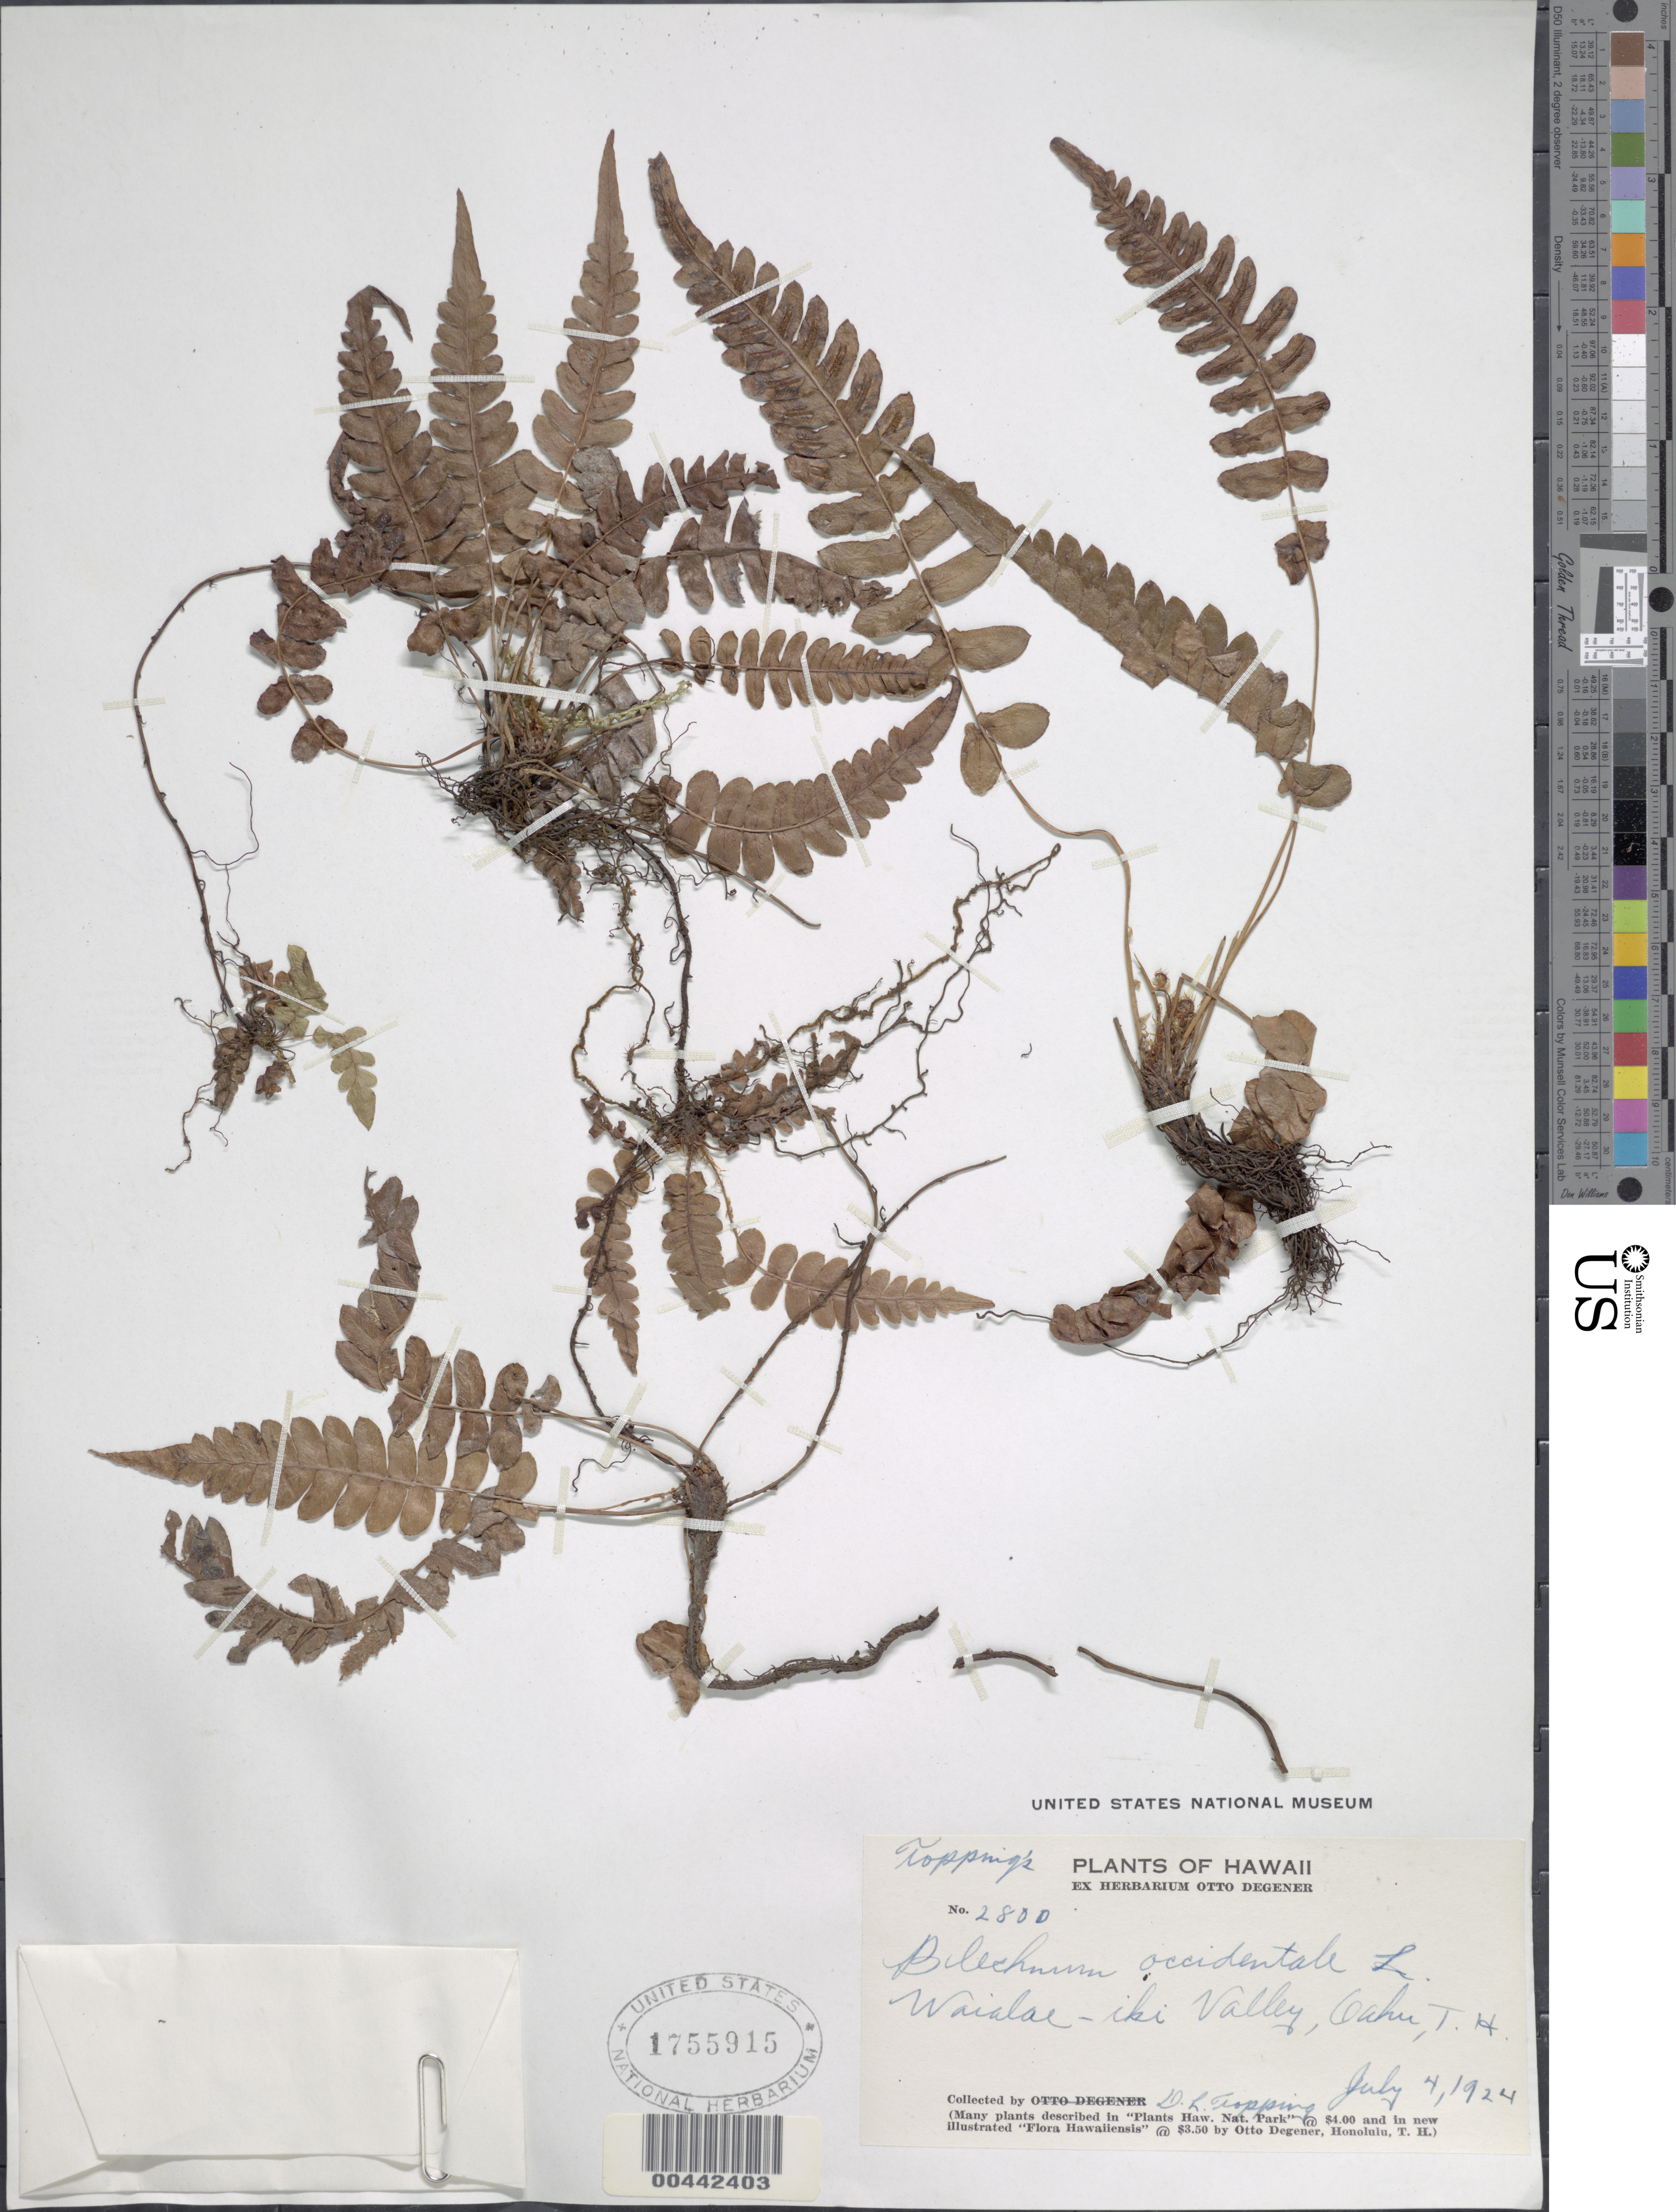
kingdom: Plantae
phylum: Tracheophyta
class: Polypodiopsida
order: Polypodiales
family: Blechnaceae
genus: Blechnum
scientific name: Blechnum appendiculatum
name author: Willd.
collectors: D. L. Topping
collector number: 2800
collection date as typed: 4 Jul 1924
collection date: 1924-07-04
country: United States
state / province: Hawaii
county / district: Honolulu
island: Oahu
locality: Waialae-iki Valley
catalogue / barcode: US 1755915